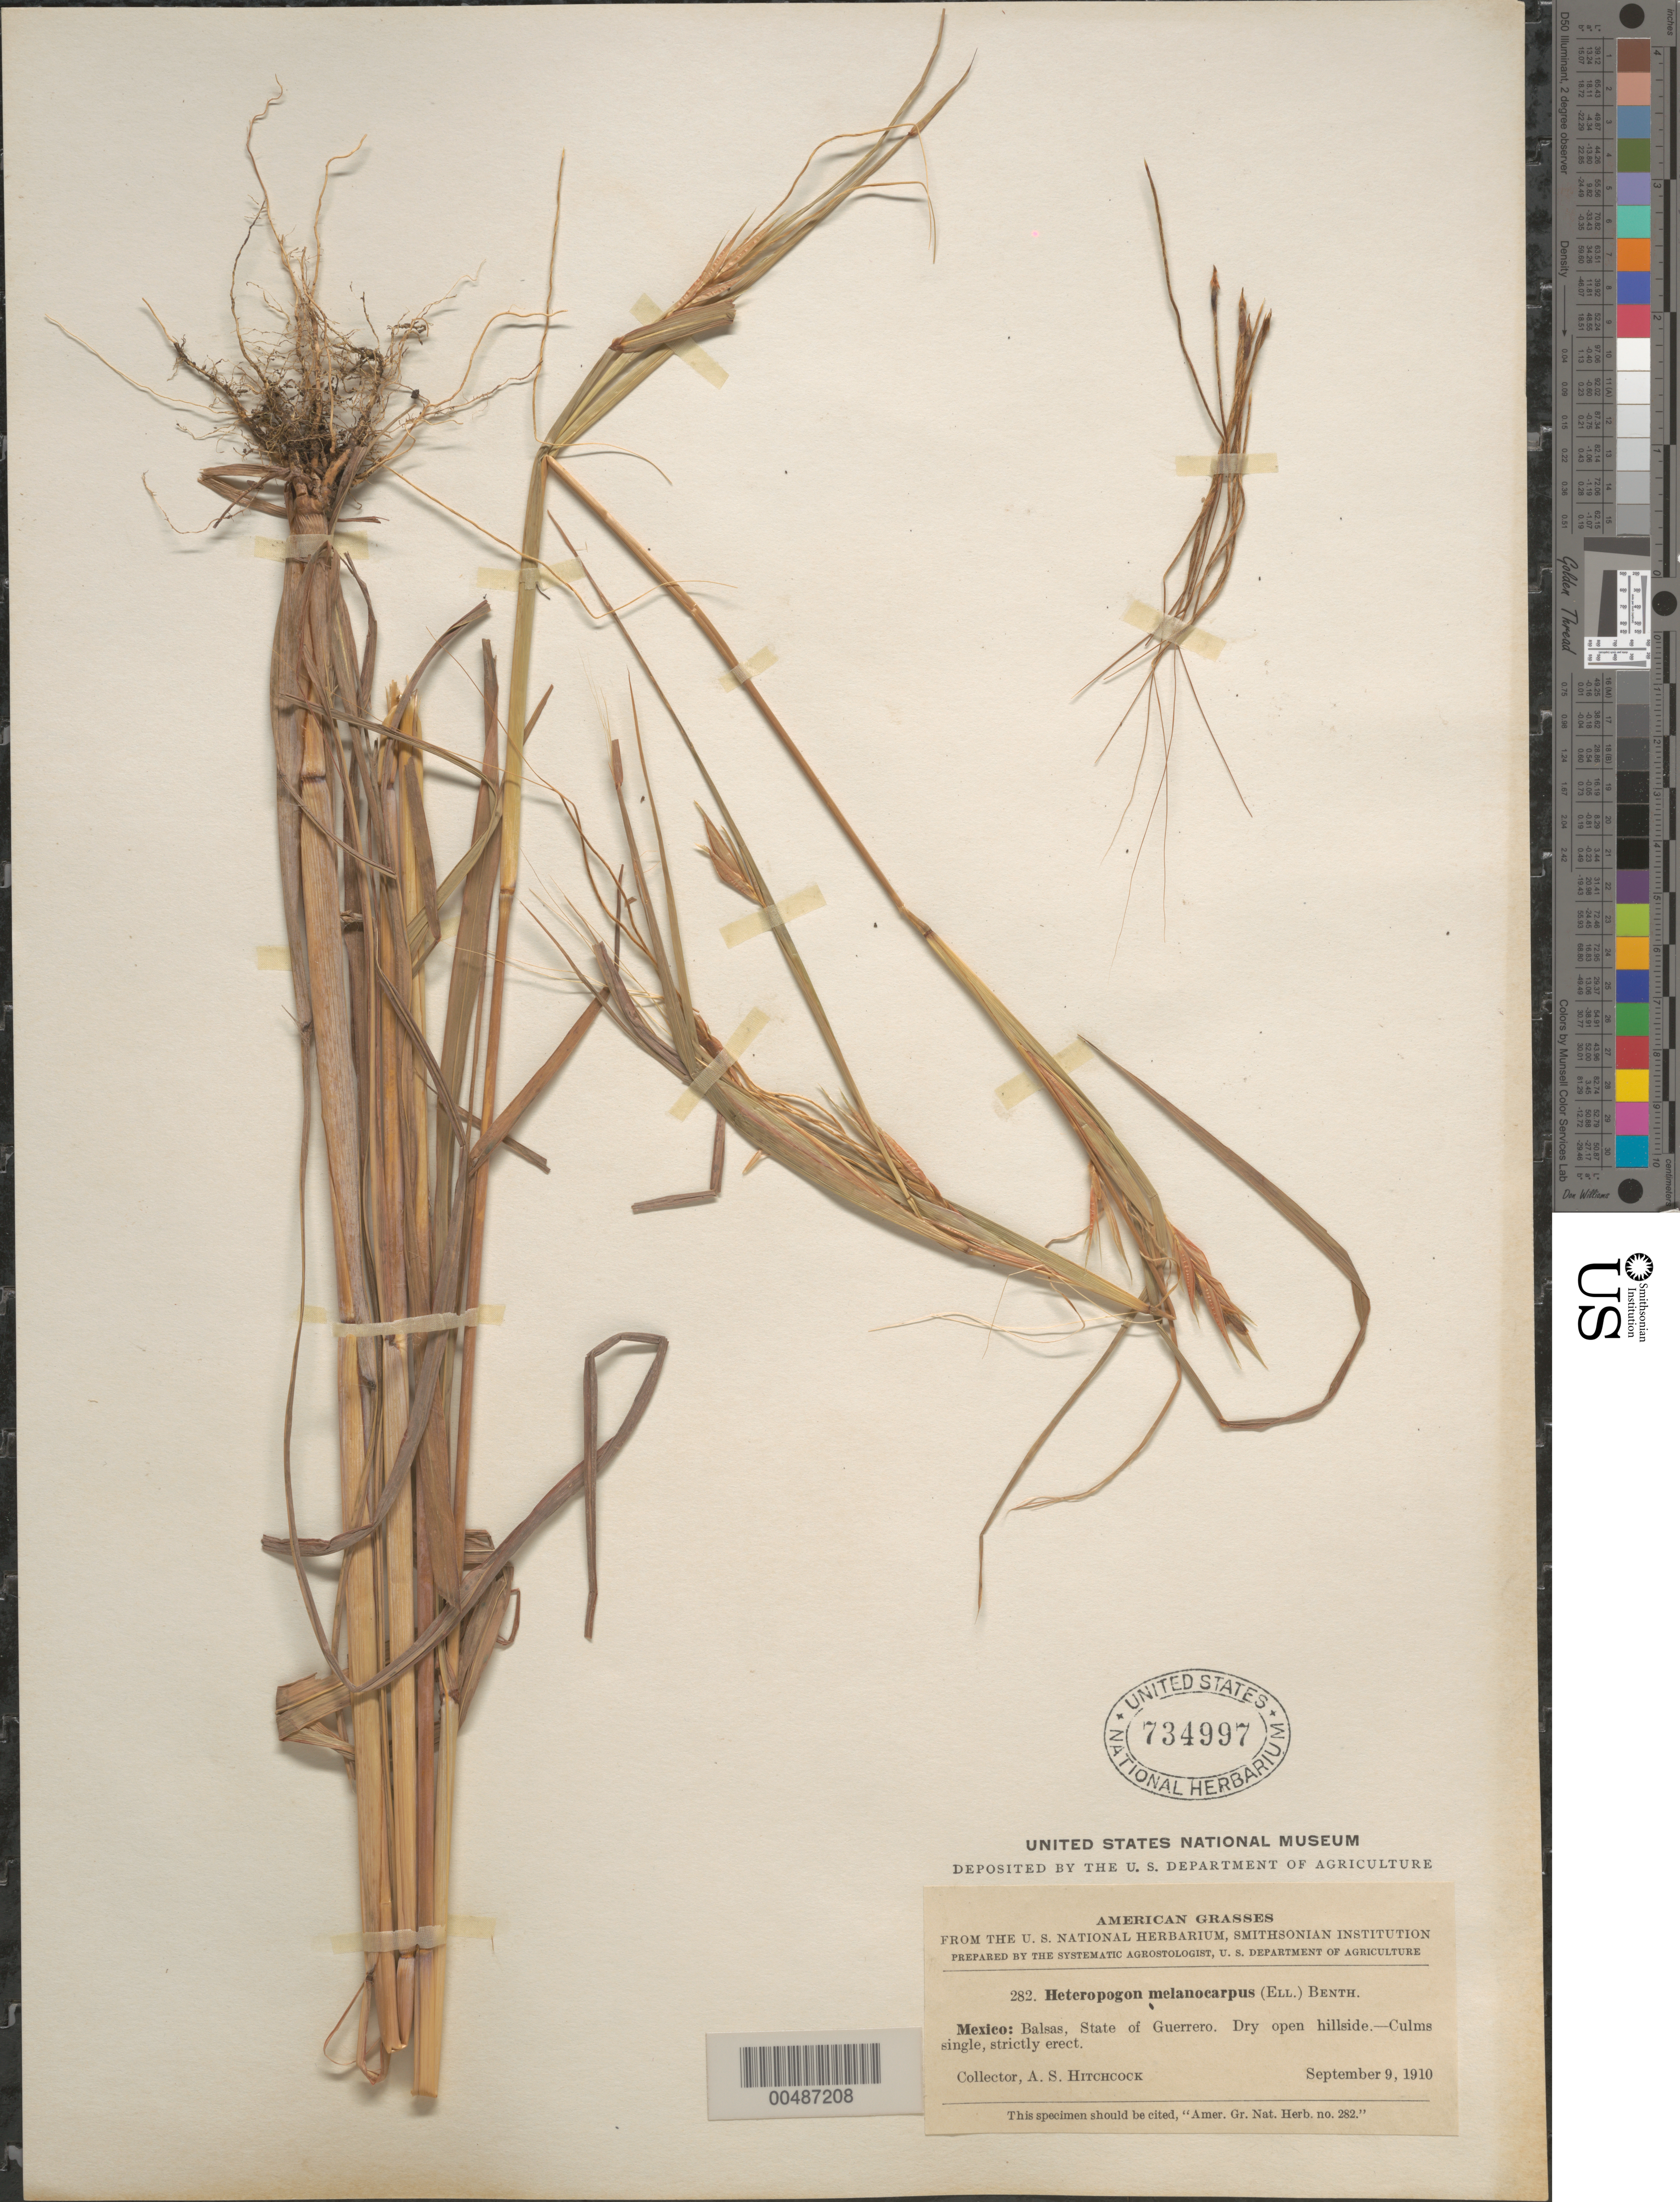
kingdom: Plantae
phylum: Tracheophyta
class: Liliopsida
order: Poales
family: Poaceae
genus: Heteropogon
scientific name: Heteropogon melanocarpus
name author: (Elliott) Benth.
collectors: A. S. Hitchcock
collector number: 282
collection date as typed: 9 Sep 1910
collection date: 1910-09-09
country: Mexico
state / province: Guerrero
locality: Balsas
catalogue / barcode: US 734997